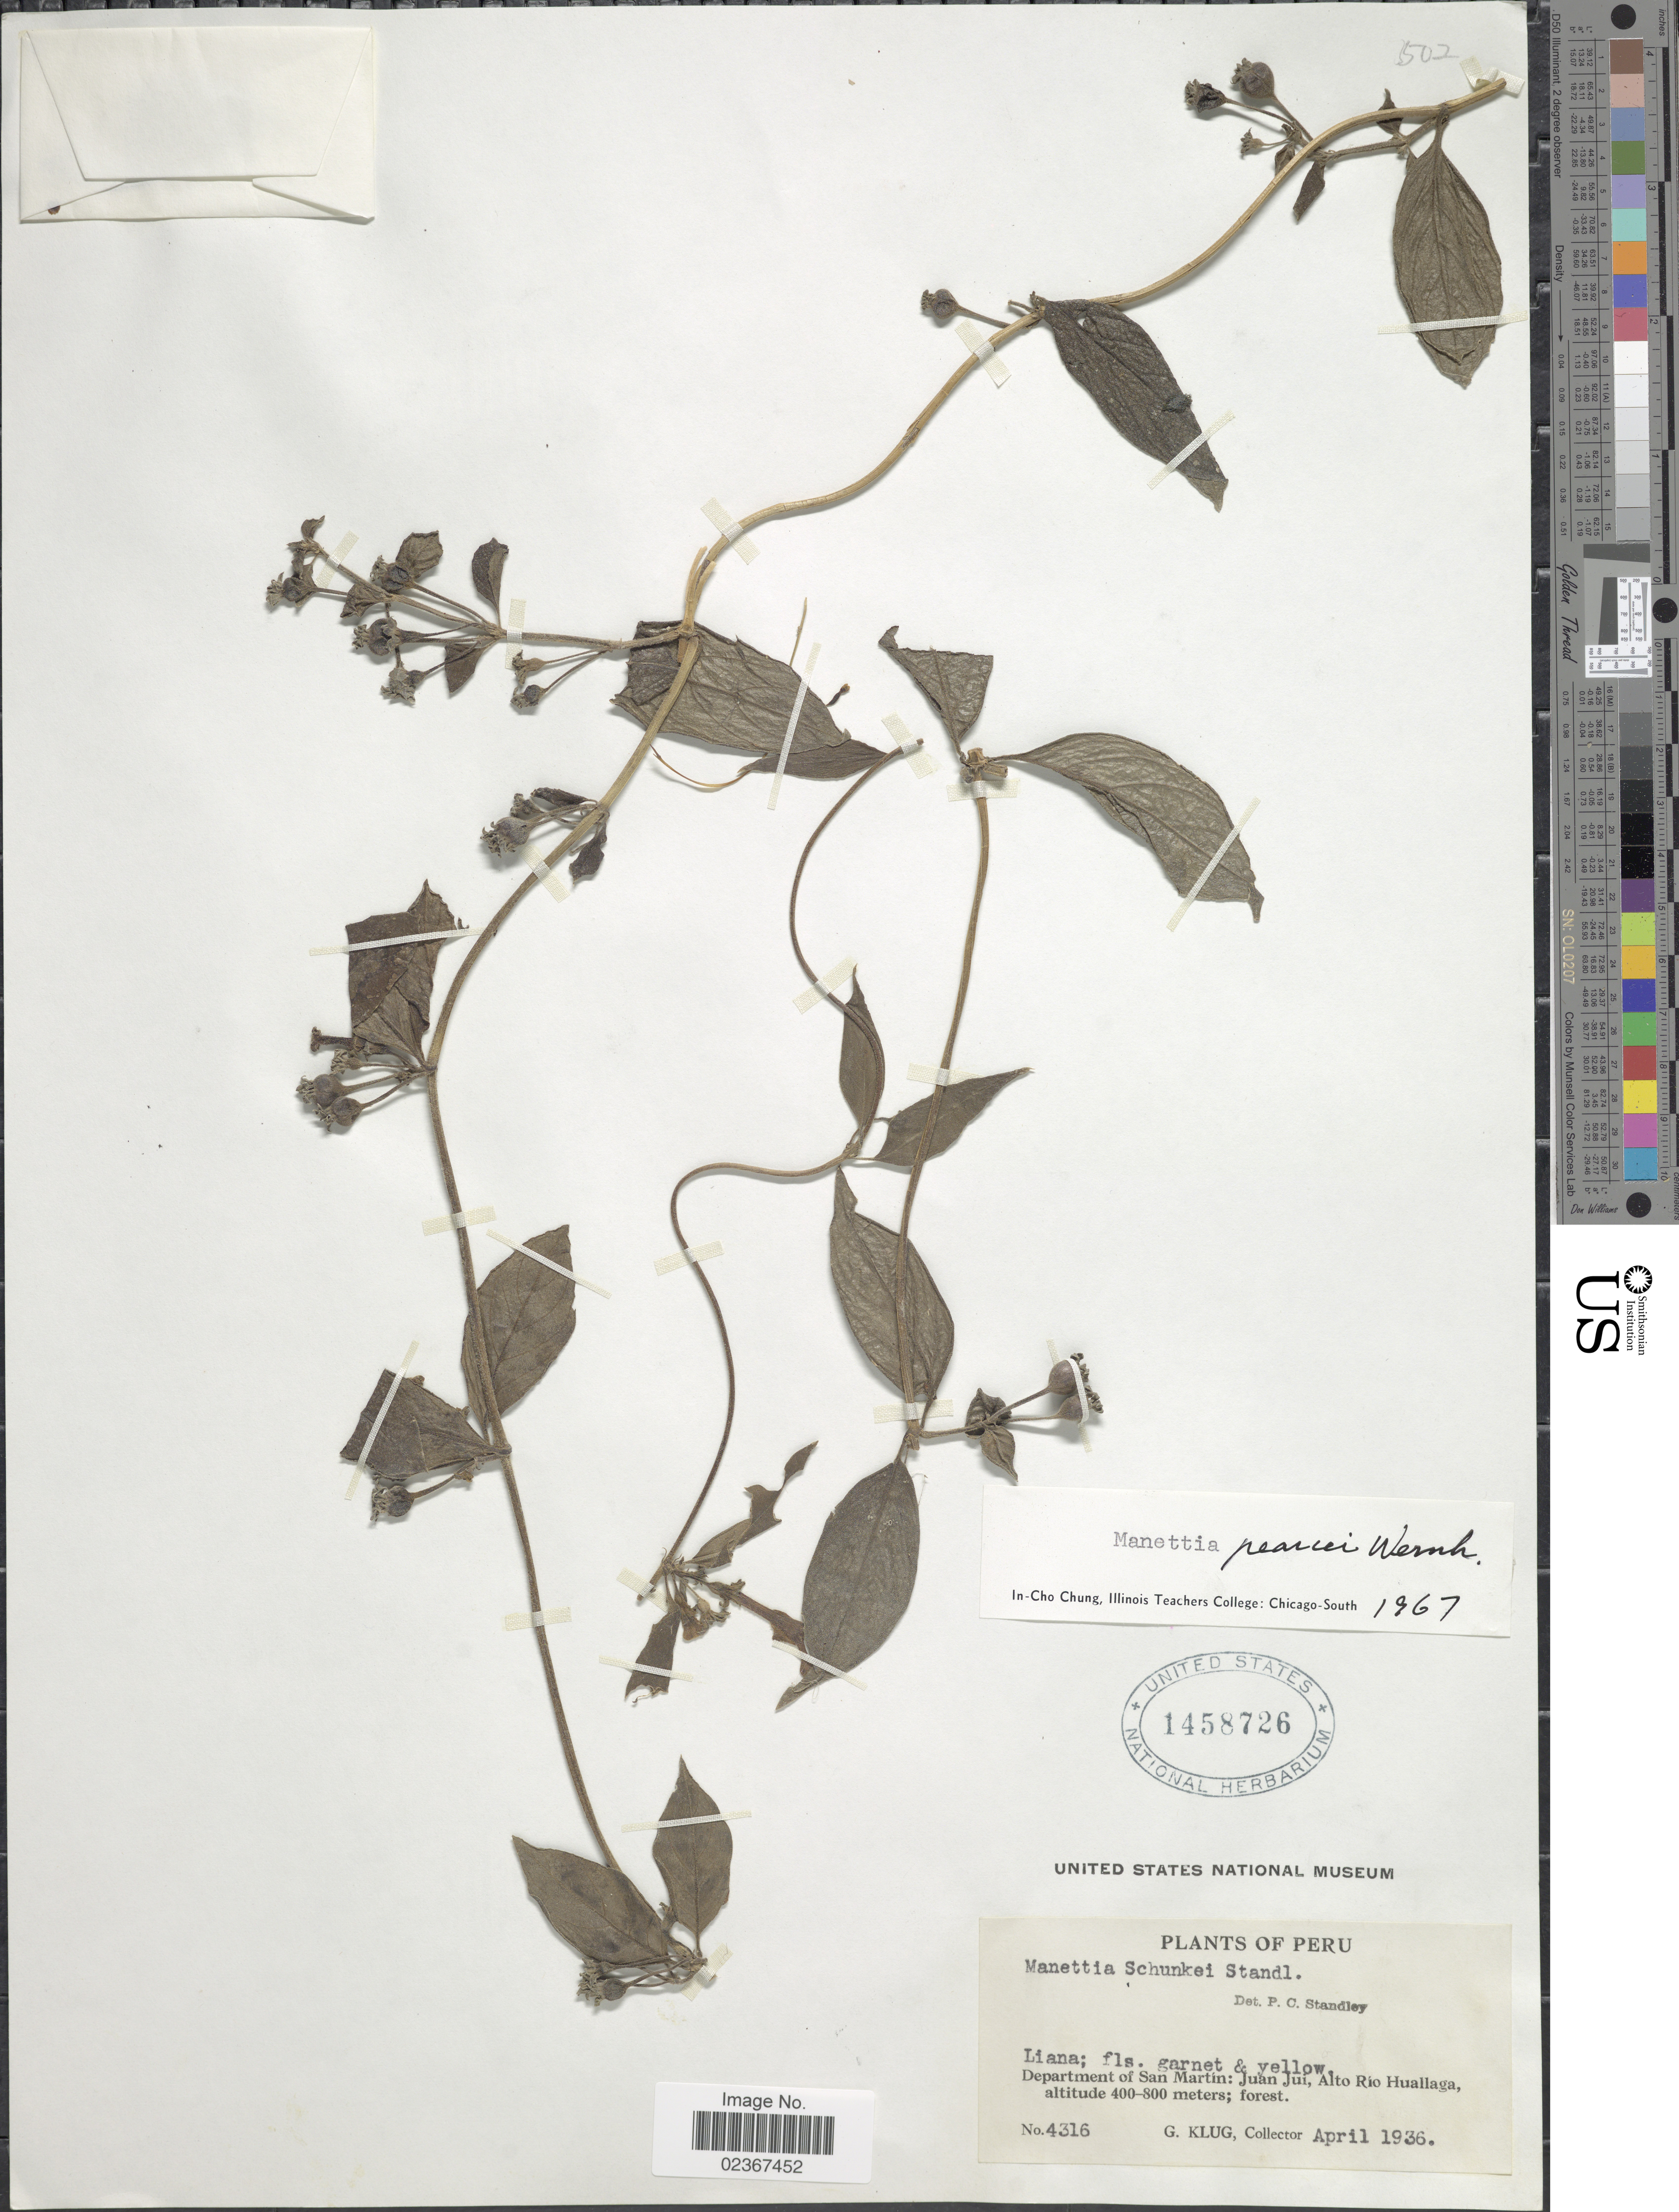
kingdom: Plantae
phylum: Tracheophyta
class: Magnoliopsida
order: Gentianales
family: Rubiaceae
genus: Manettia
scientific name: Manettia pearcei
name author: Wernham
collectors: G. Klug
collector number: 4316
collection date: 1936-04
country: Peru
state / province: San Martín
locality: Juan Jui, Alto Rio Huallaga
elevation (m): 400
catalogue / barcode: US 1458726